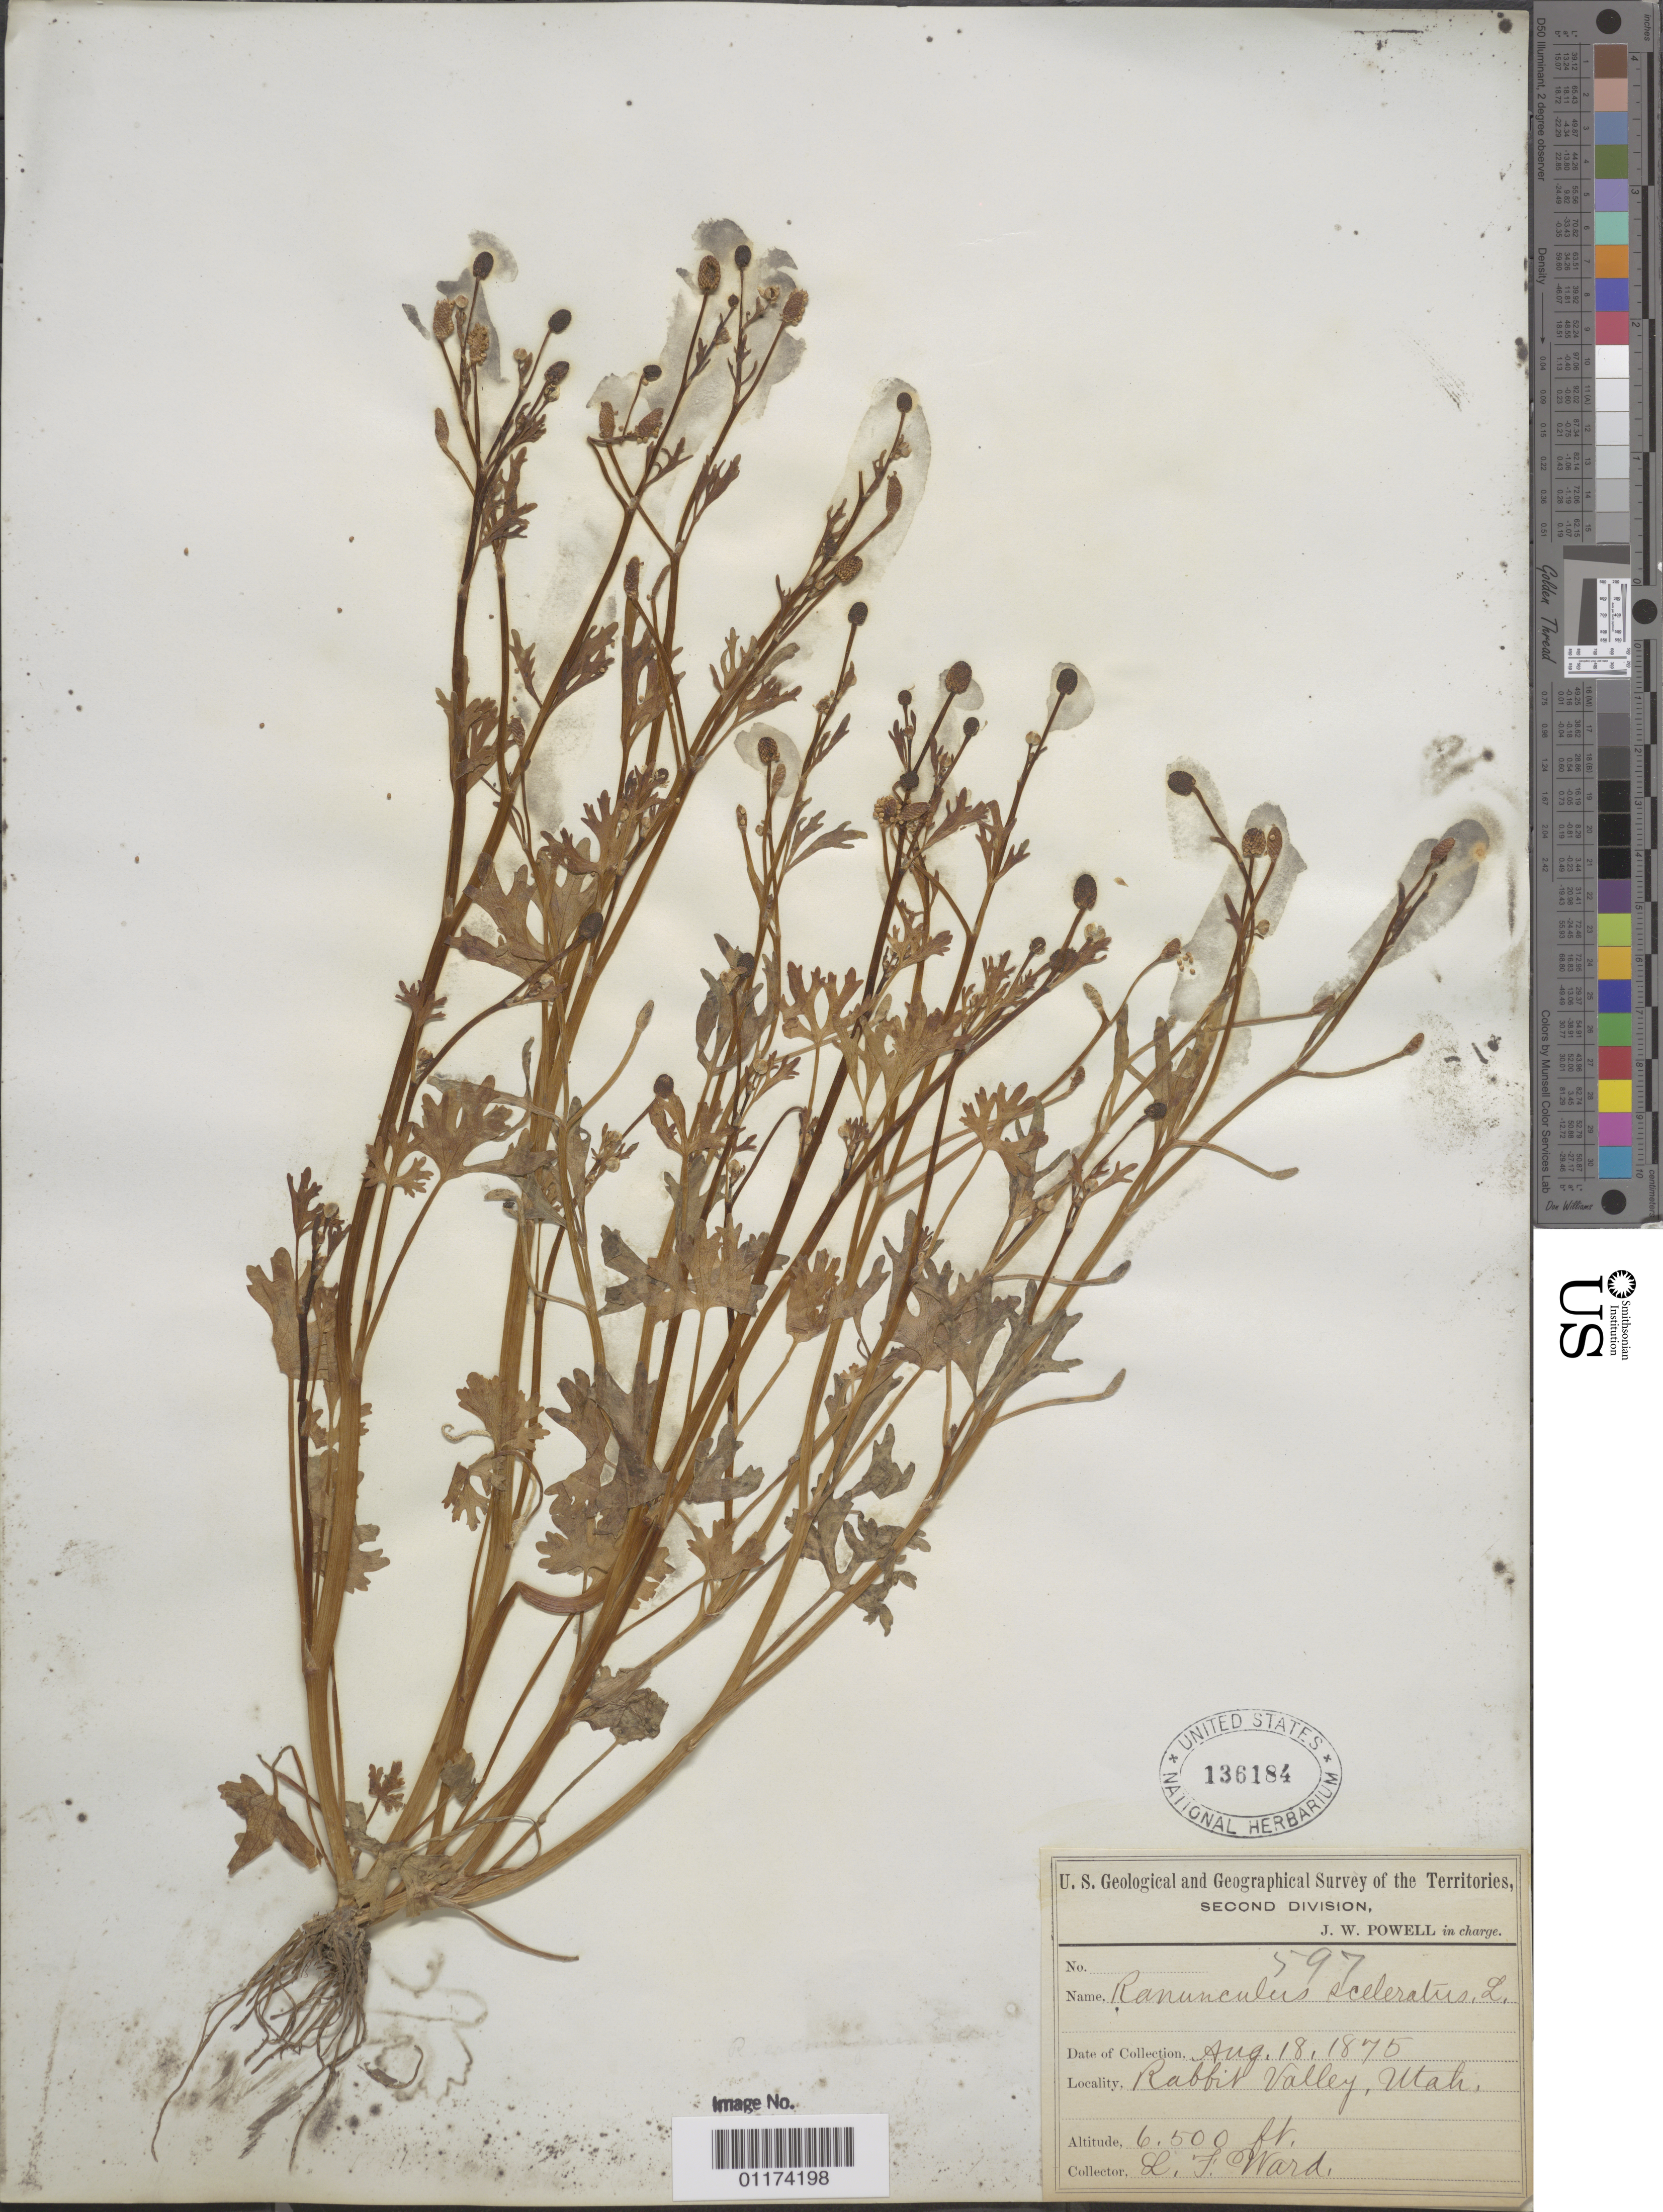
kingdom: Plantae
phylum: Tracheophyta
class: Magnoliopsida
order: Ranunculales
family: Ranunculaceae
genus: Ranunculus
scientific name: Ranunculus sceleratus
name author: L.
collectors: L. F. Ward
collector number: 597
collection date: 1875-08-18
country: United States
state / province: Utah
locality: Rabbit Valley.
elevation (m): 1981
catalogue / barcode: US 136184